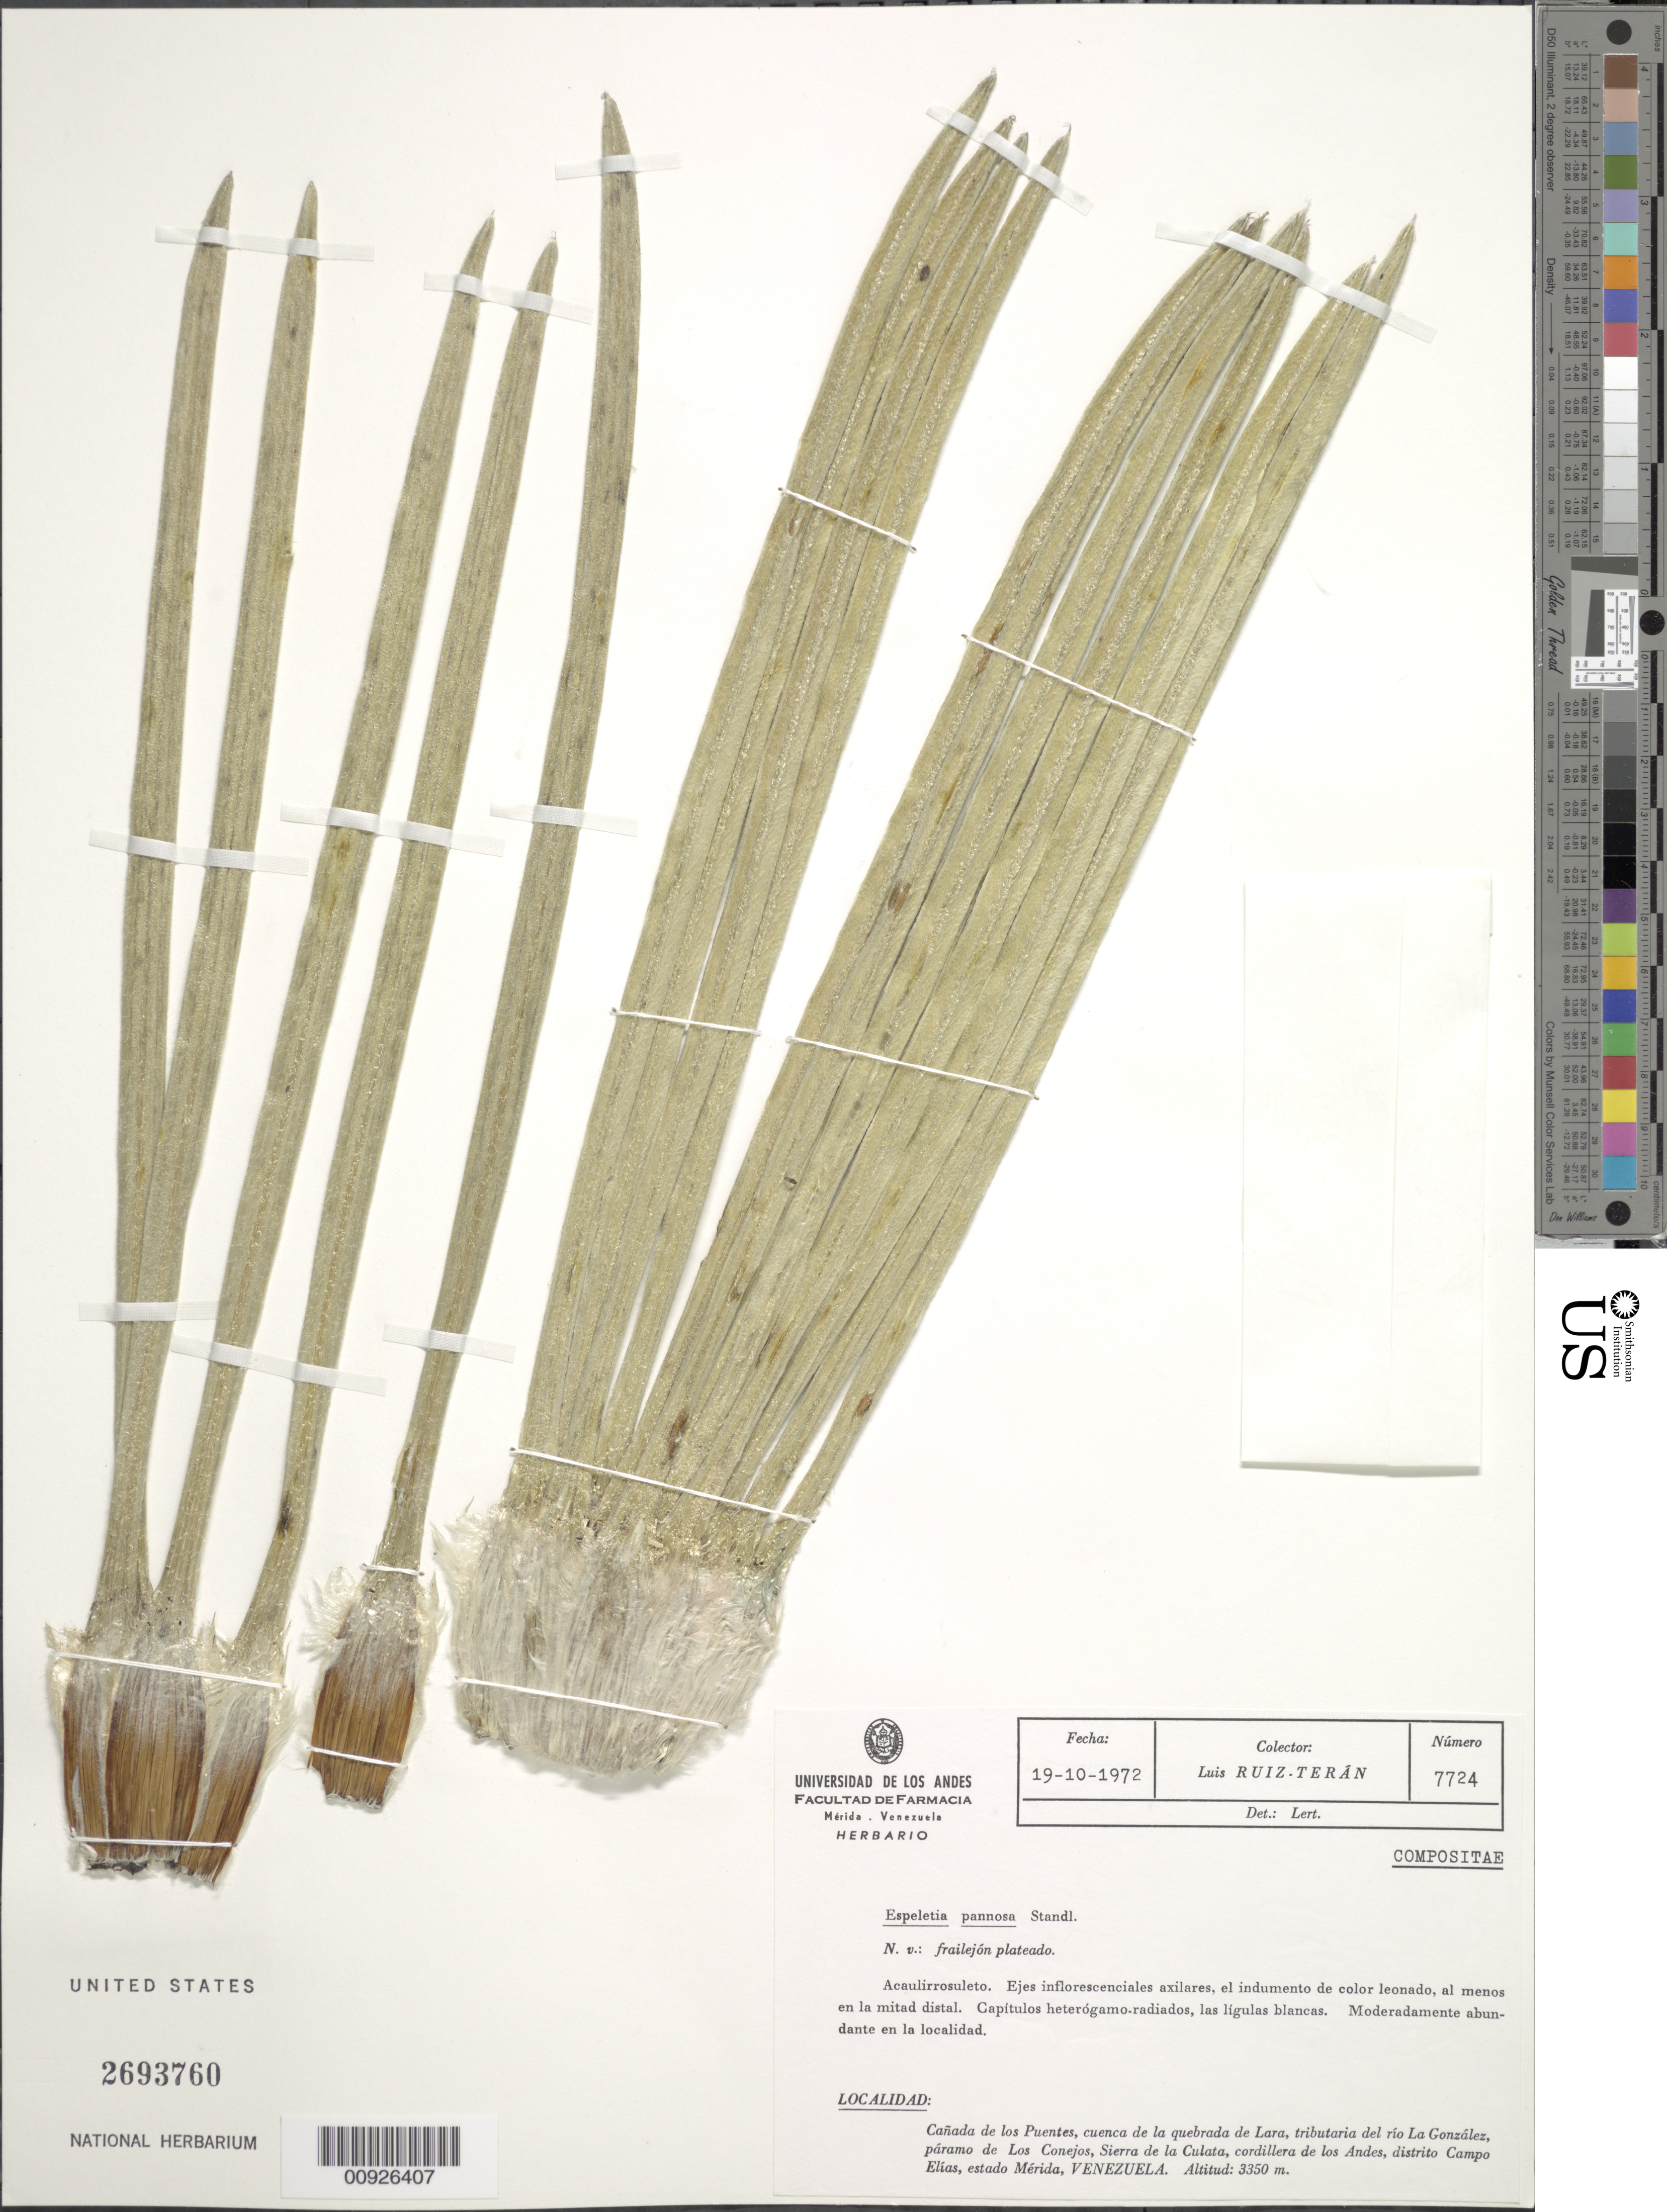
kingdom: Plantae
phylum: Tracheophyta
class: Magnoliopsida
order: Asterales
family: Asteraceae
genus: Espeletiopsis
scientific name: Espeletiopsis pannosa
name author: (Standl.) Cuatrec.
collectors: L. E. Ruíz-Terán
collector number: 7724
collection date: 1972-10-19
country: Venezuela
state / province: Mérida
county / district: Campo Elías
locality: P. de los Conejos. Cañada de los Puentes, cuenca de la Quebrada de Lara, tributaria del Río La Gonzáles, Sierra de la Culata, Cordillera de los Andes.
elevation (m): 3350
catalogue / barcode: US 2693760